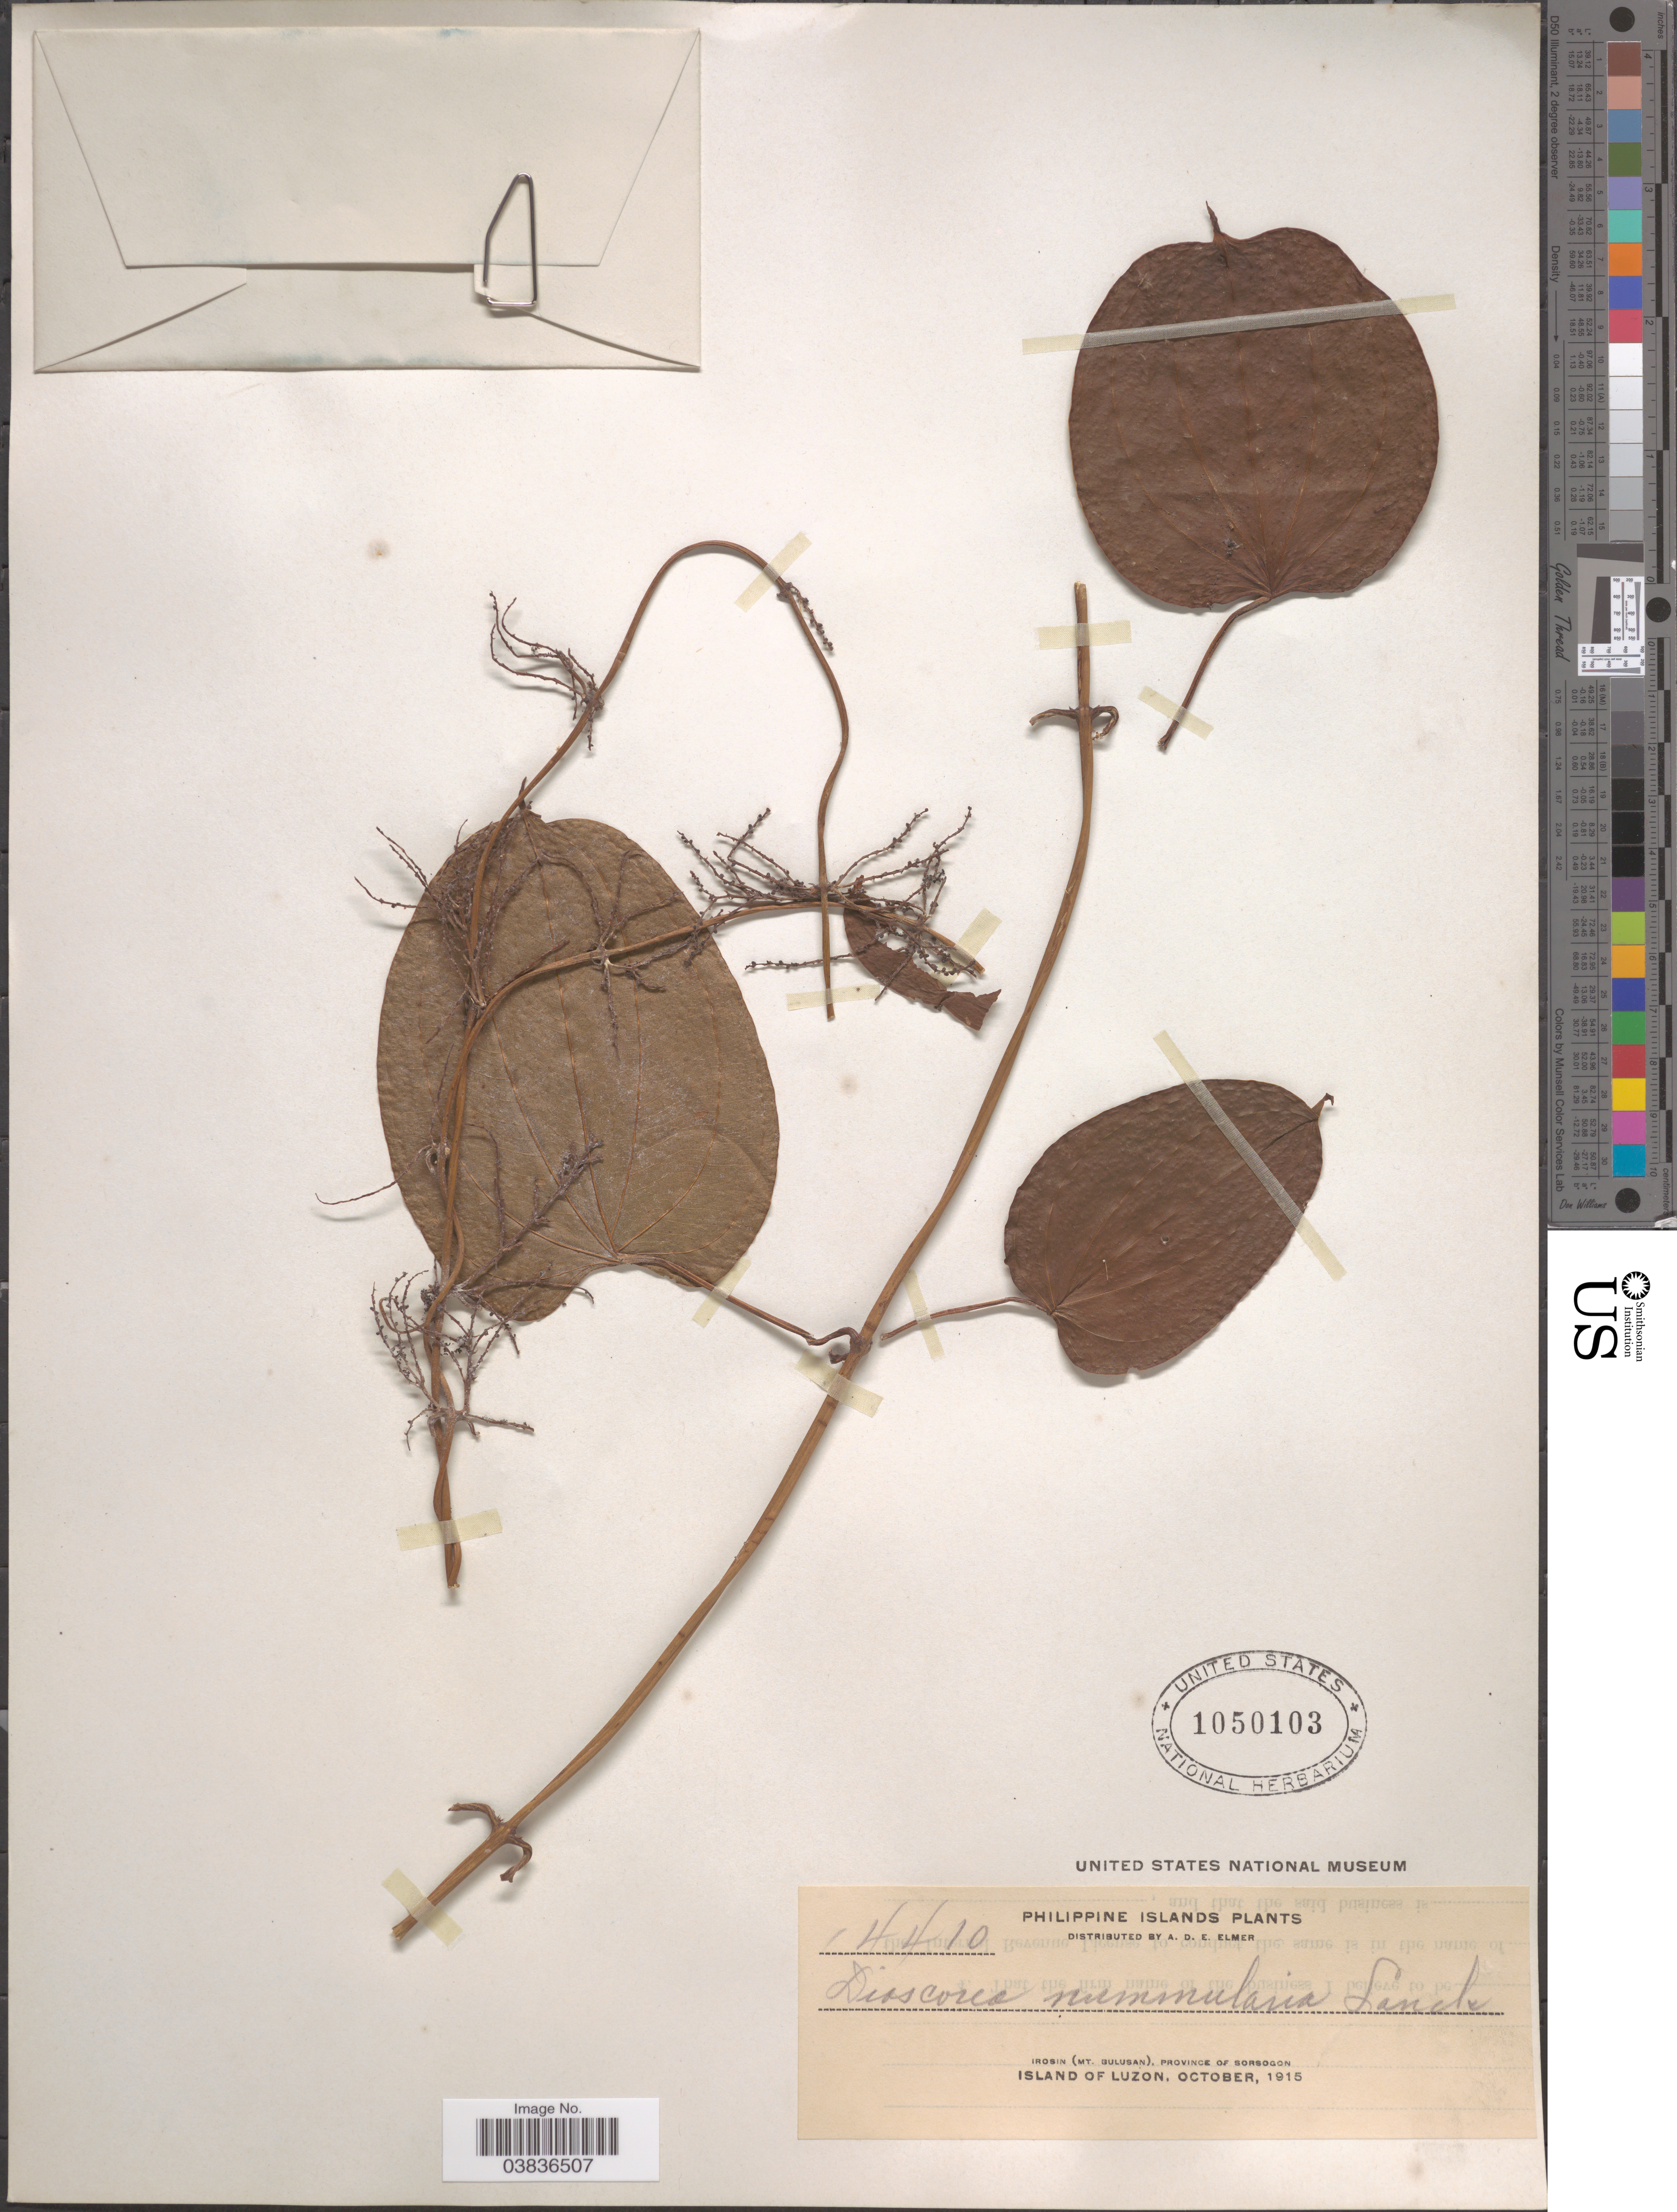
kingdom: Plantae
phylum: Tracheophyta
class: Liliopsida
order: Dioscoreales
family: Dioscoreaceae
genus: Dioscorea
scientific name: Dioscorea nummularia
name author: Lam.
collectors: A. D. E. Elmer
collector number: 14410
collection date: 1915-10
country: Philippines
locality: Philippine Islands. Irosin (Mt. Bulusan), Province of Sorsogon, Island of Luzon.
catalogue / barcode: US 1050103